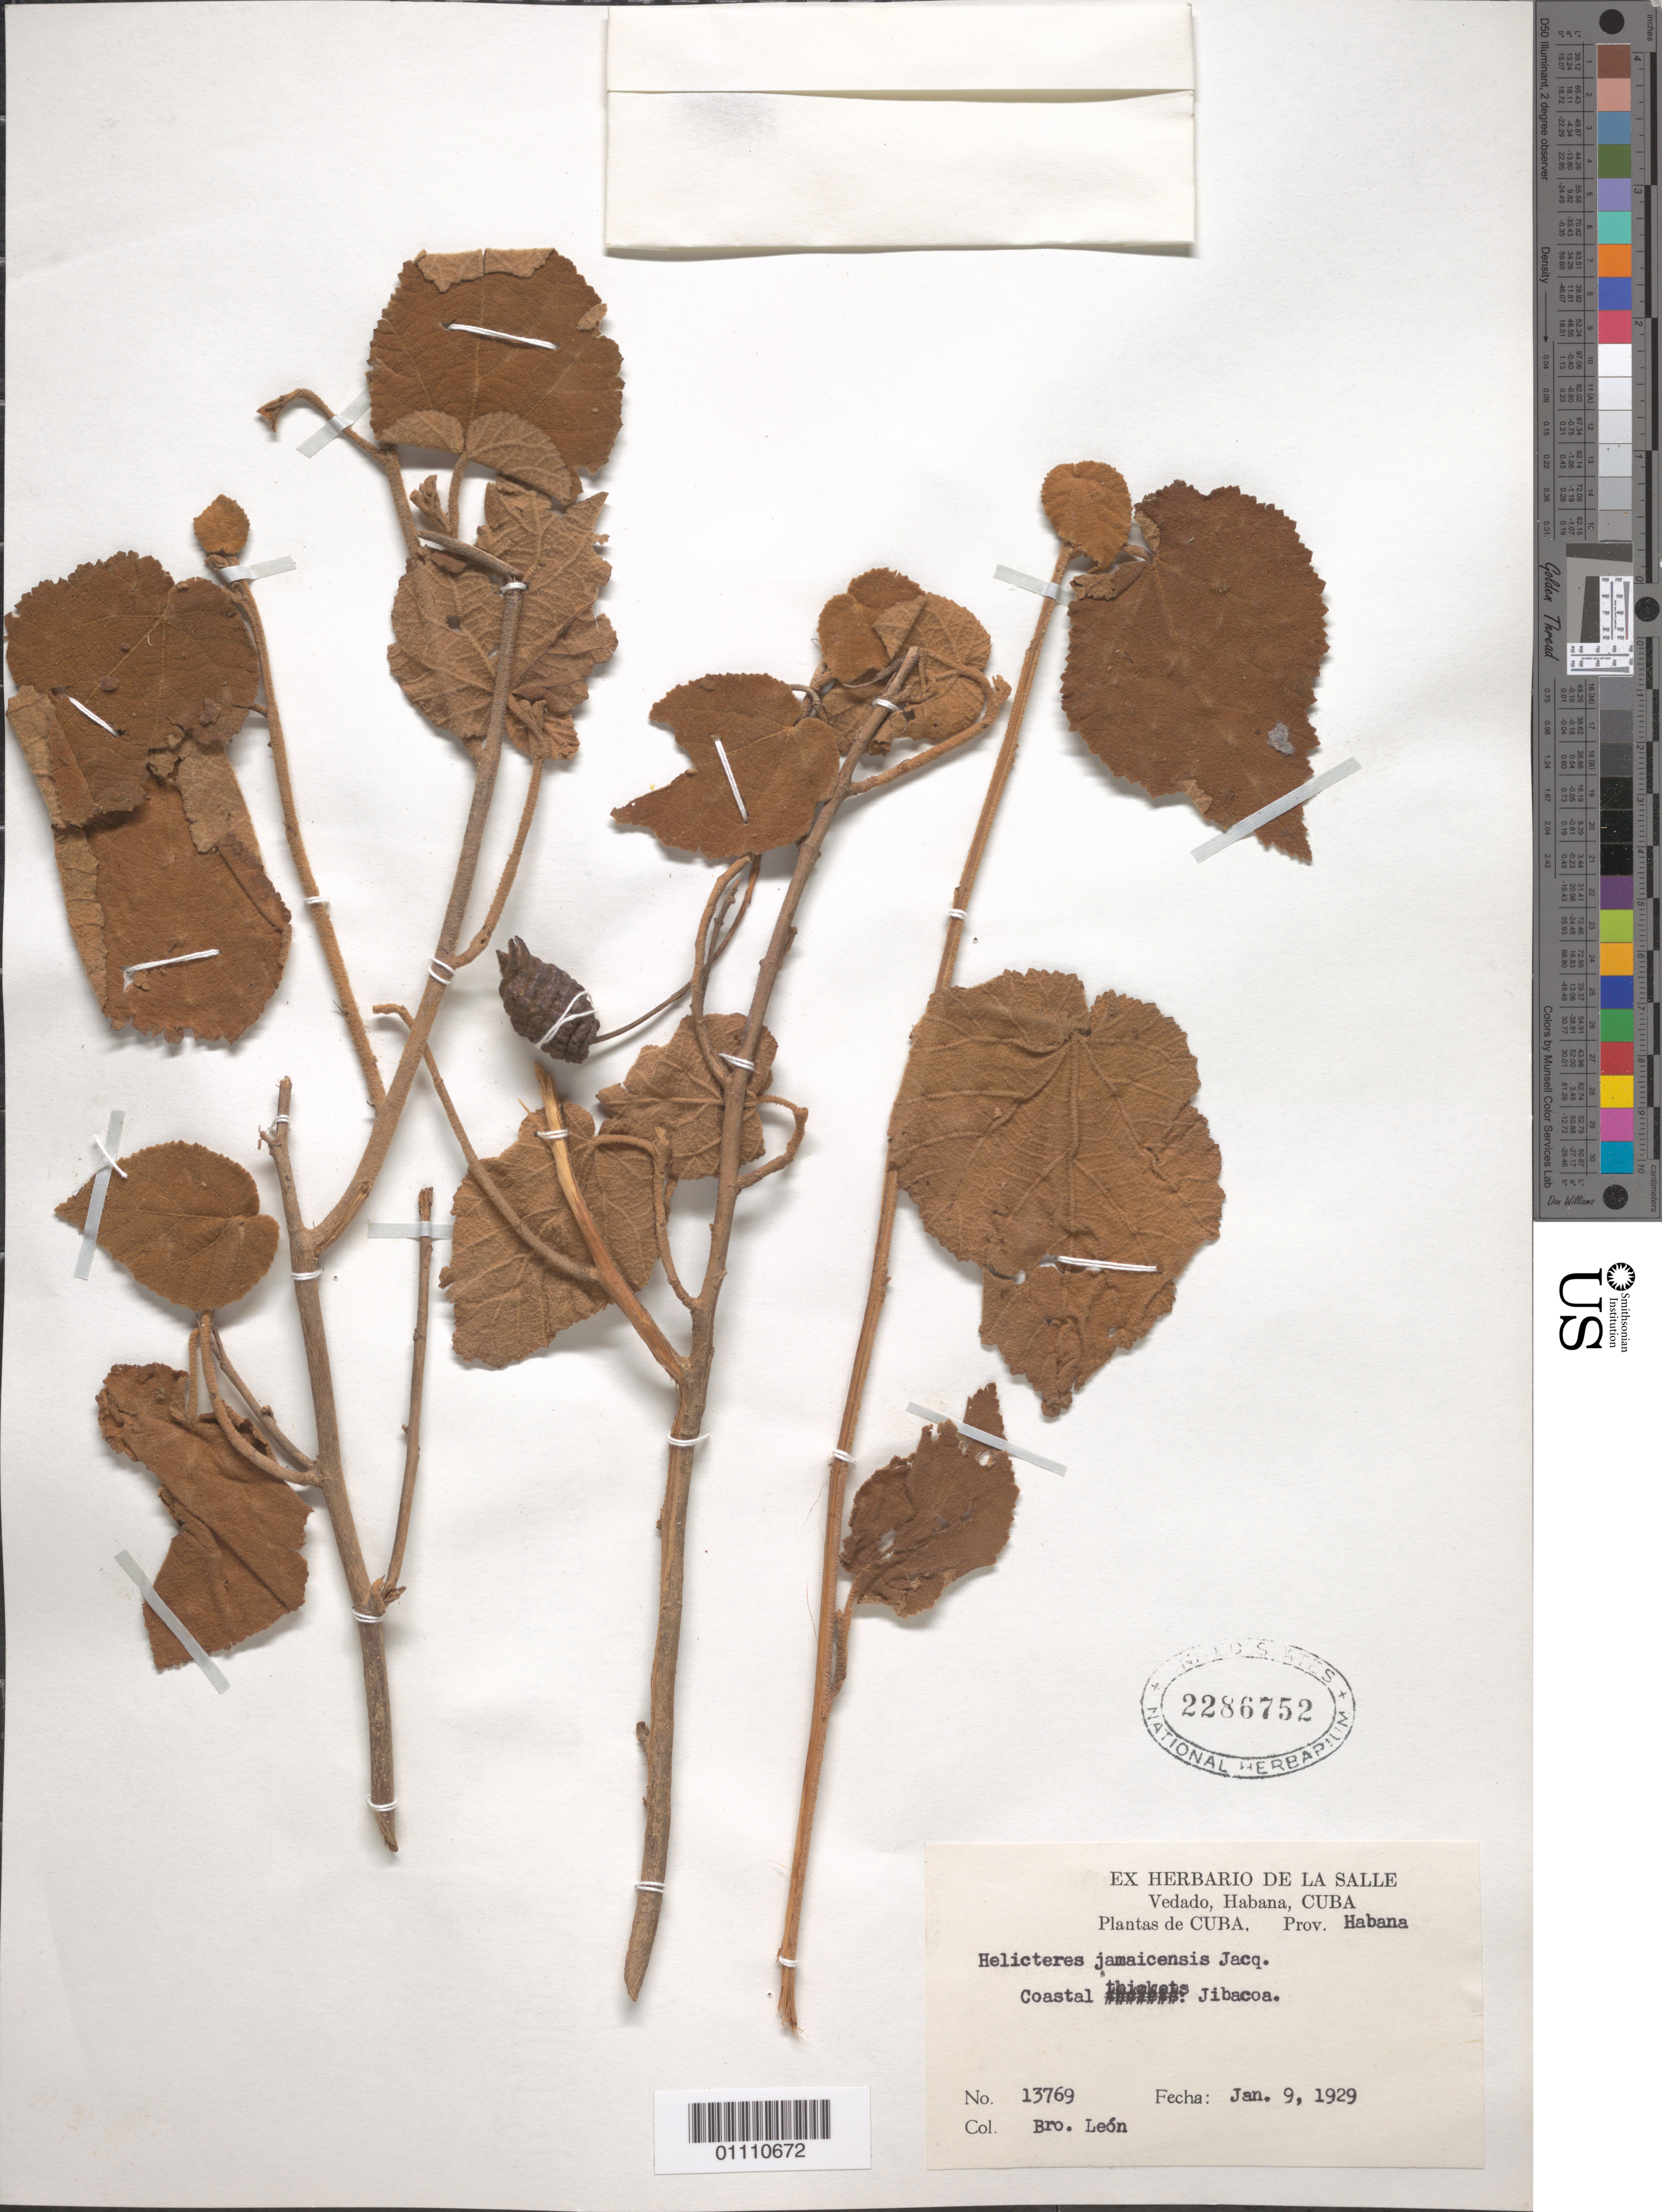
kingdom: Plantae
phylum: Tracheophyta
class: Magnoliopsida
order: Malvales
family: Malvaceae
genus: Helicteres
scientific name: Helicteres jamaicensis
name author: Jacq.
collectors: Bro. León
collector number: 13769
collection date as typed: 09 Jan 1929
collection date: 1929-01-09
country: Cuba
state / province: Mayabeque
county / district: Municipio Santa Cruz del Norte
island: Cuba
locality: Jibacoa [la Habana]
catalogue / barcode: US 2286752